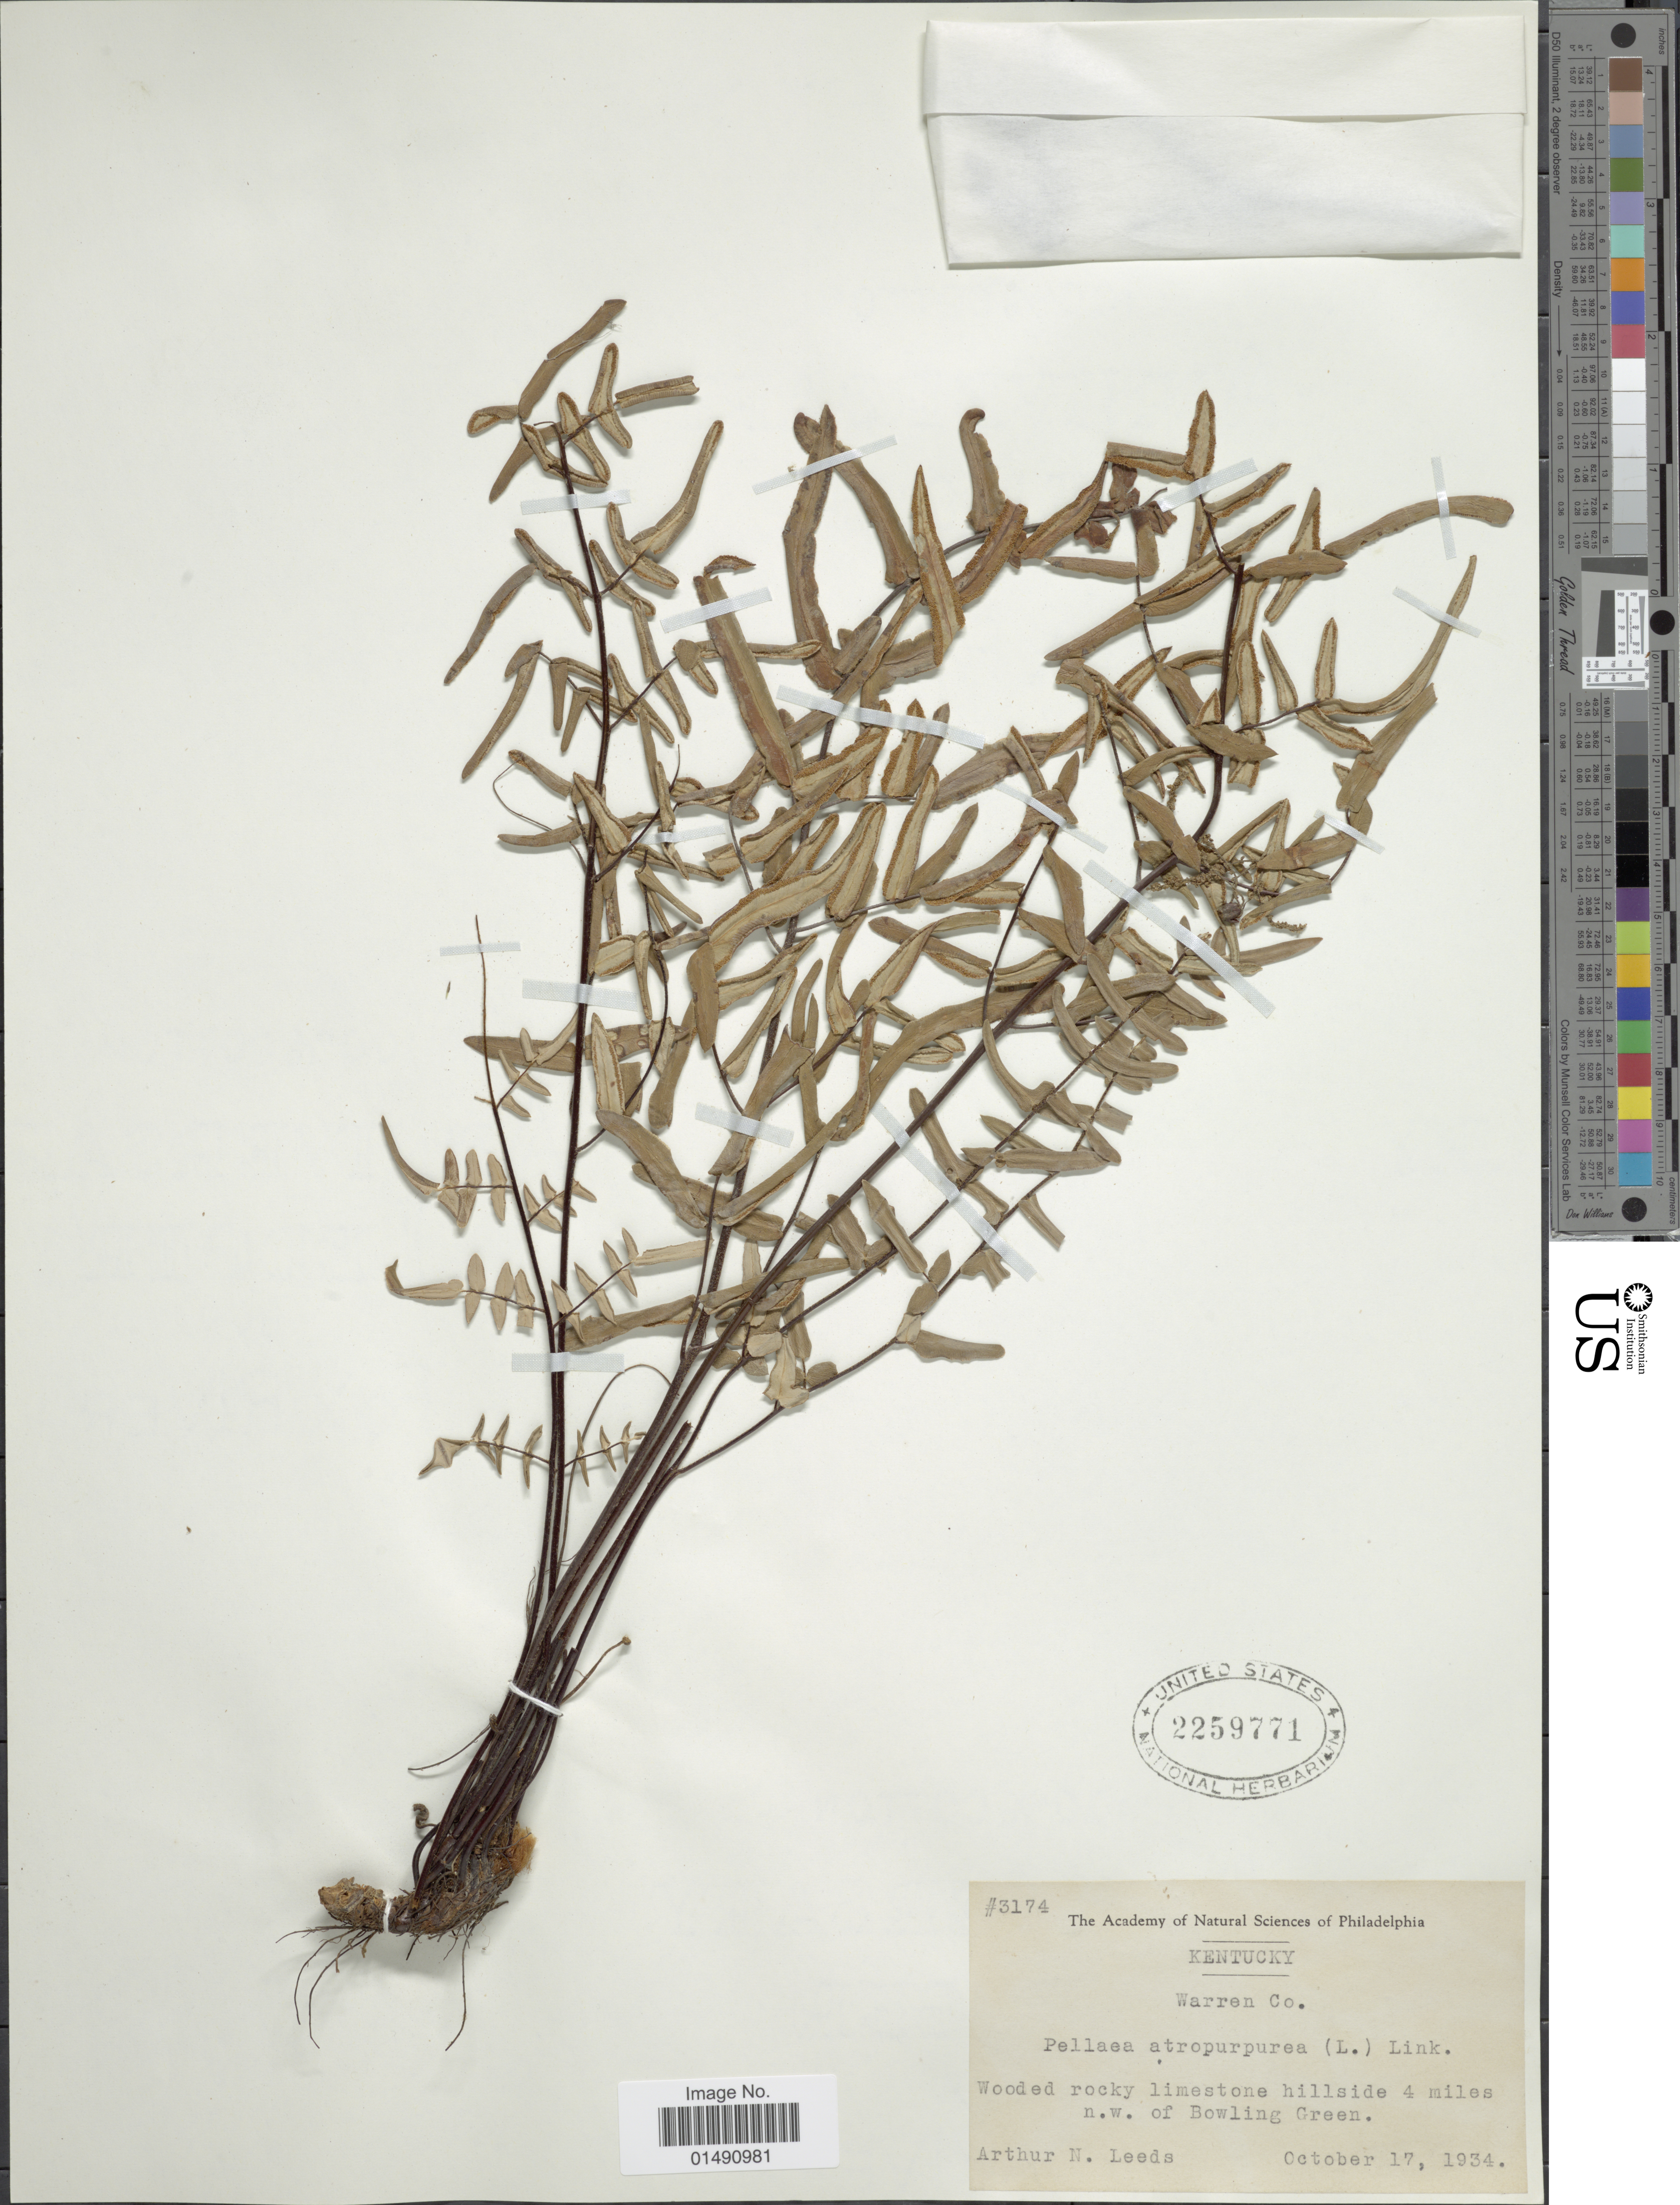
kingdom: Plantae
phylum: Tracheophyta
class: Polypodiopsida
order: Polypodiales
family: Pteridaceae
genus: Pellaea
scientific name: Pellaea atropurpurea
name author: (L.) Link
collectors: A. N. Leeds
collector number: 3174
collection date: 1934-10-17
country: United States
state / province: Kentucky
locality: Warren Co. Wooded rocky limestone hillside 4 miles n.w. of Bowling Green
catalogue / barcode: US 2259771